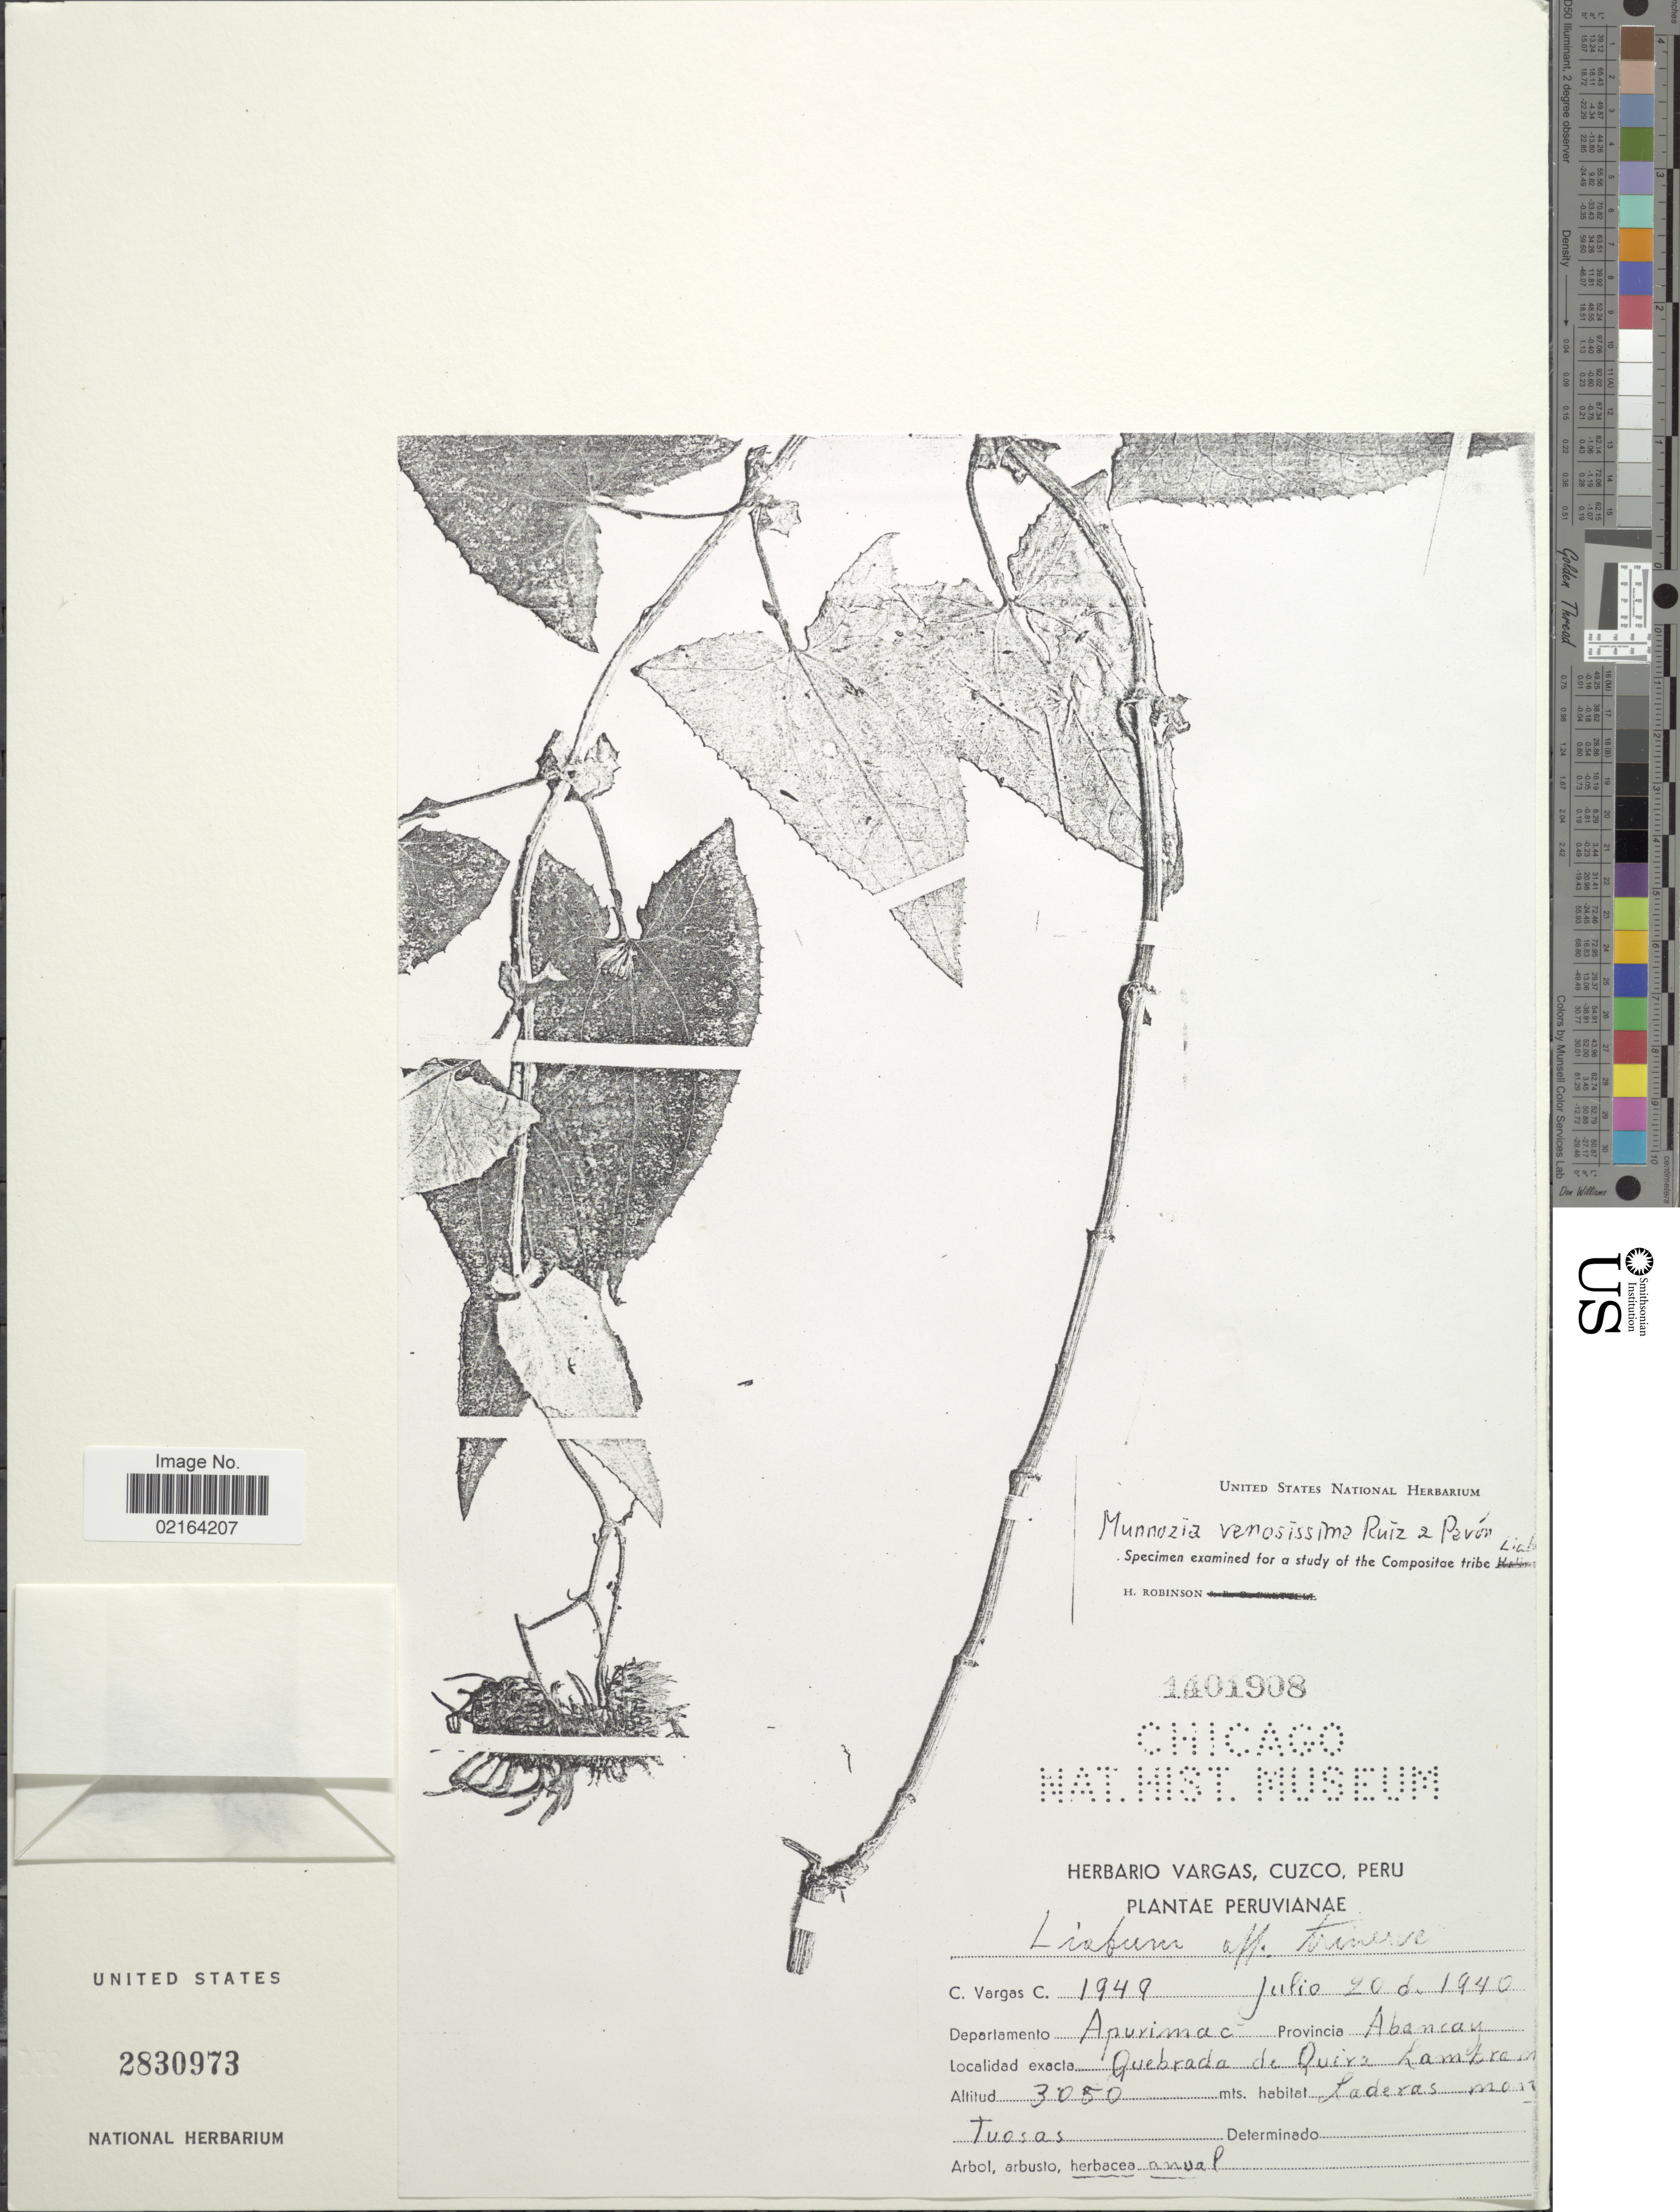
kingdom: Plantae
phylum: Tracheophyta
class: Magnoliopsida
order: Asterales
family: Asteraceae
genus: Munnozia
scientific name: Munnozia venosissima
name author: Ruiz & Pav.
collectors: C. Vargas Calderón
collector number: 1949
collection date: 1940-07-20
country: Peru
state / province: Apurímac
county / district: Abancay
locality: Quebrada de Quira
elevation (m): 3050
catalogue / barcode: US 2830973